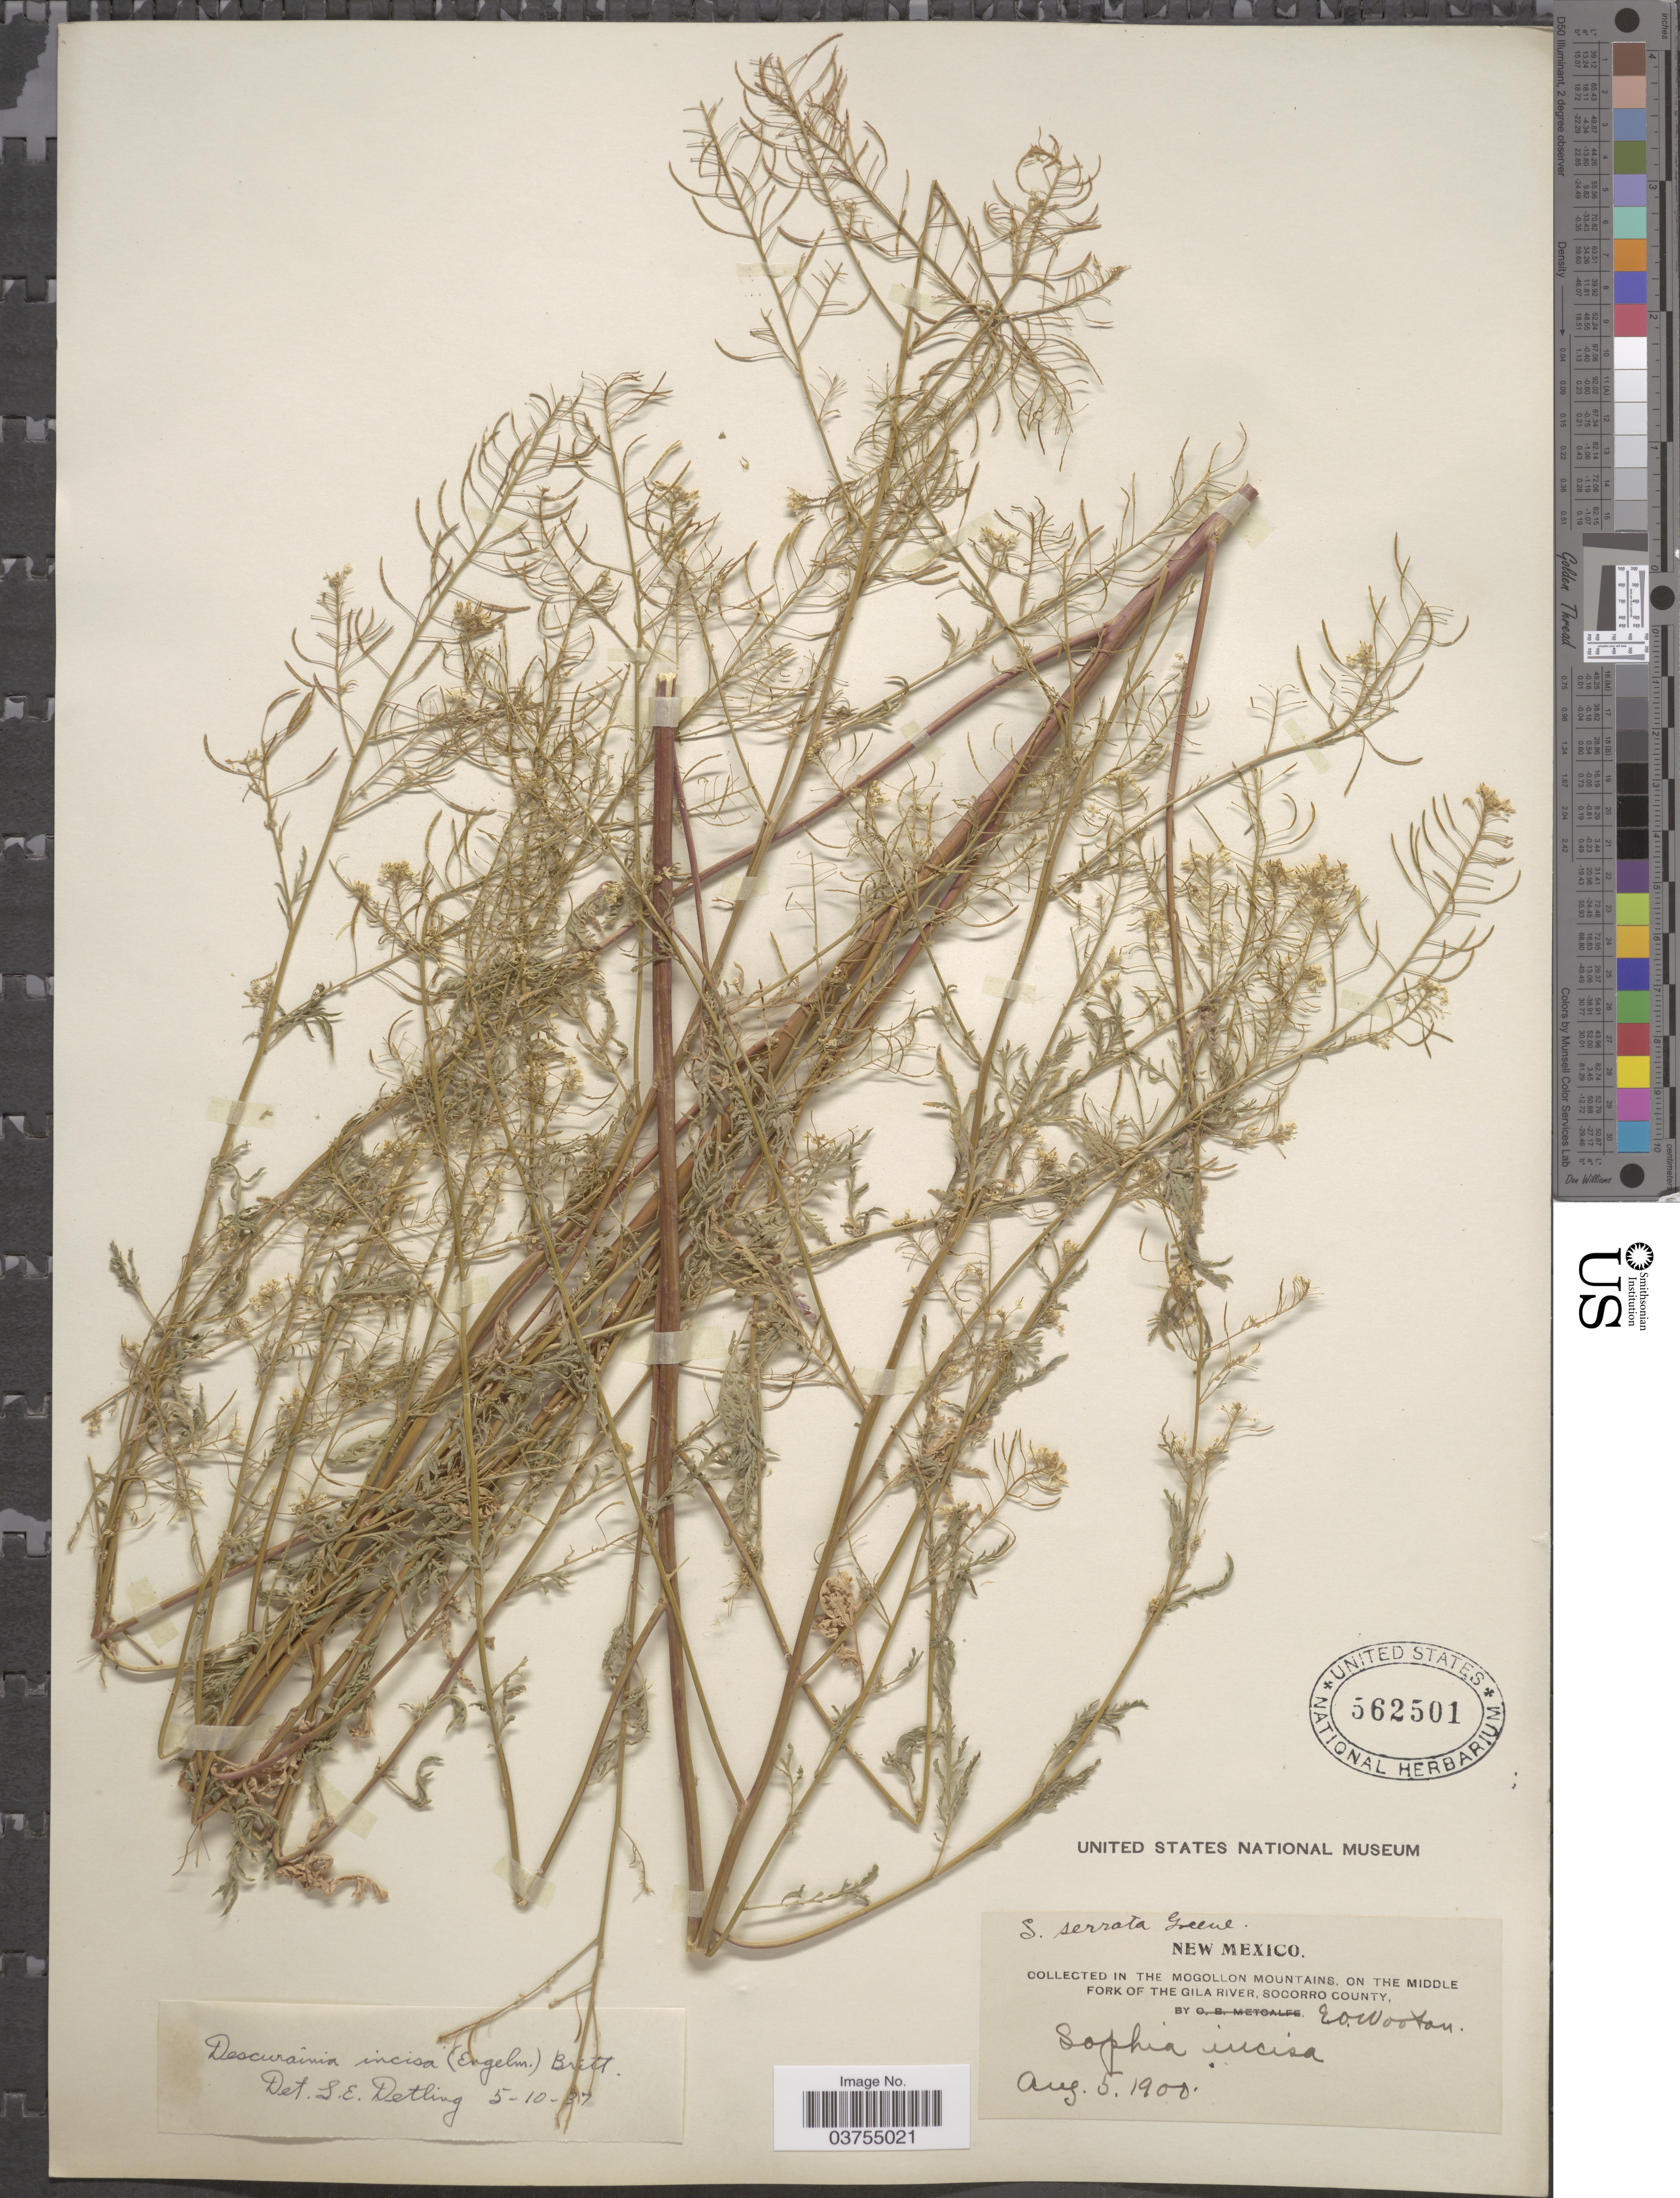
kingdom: Plantae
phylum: Tracheophyta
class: Magnoliopsida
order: Brassicales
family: Brassicaceae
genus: Descurainia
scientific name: Descurainia richardsonii subsp. incisa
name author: (Engelm. ex A. Gray) Detling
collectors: E. O. Wooton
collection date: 1900-08-05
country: United States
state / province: New Mexico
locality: The Mogollon Mountains, on The Middle Fork of The Gila River, Socorro County.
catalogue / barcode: US 562501